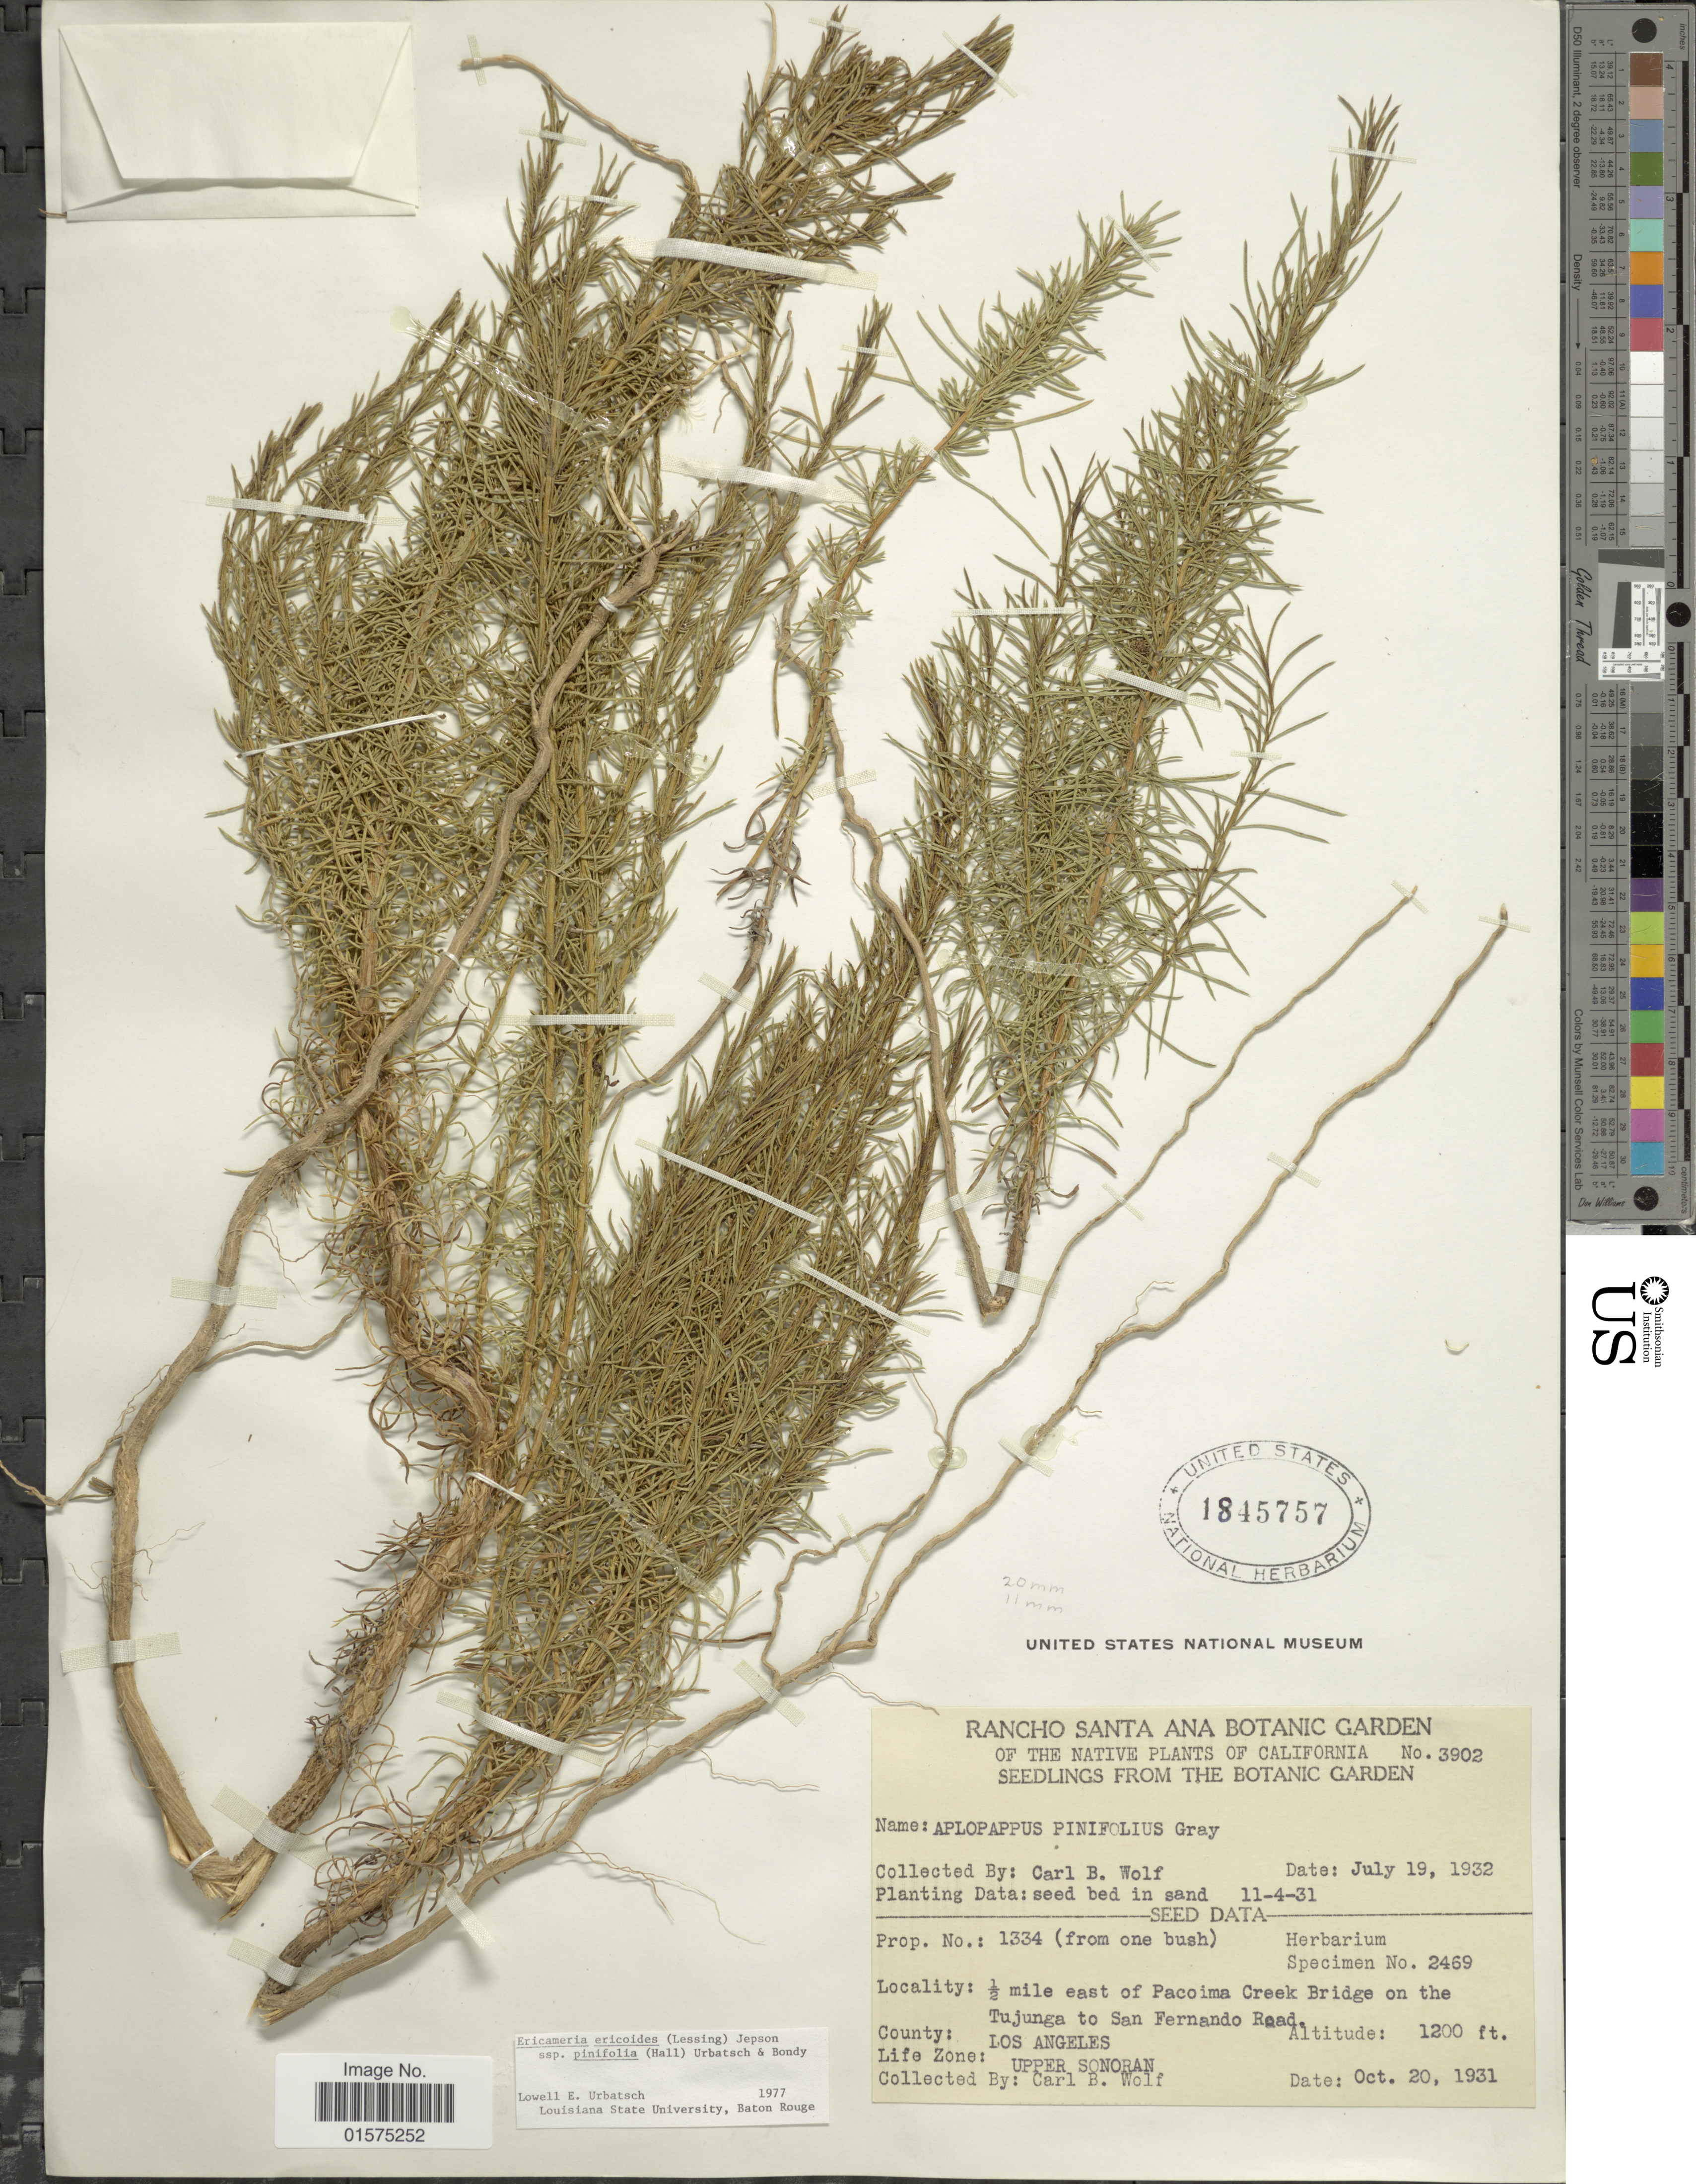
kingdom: Plantae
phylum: Tracheophyta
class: Magnoliopsida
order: Asterales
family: Asteraceae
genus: Ericameria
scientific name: Ericameria pinifolia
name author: (A. Gray) Hall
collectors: C. B. Wolf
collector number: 3902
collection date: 1932-07-19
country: United States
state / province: California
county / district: Orange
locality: Rancho Santa Ana Botanic Garden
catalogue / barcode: US 1845757